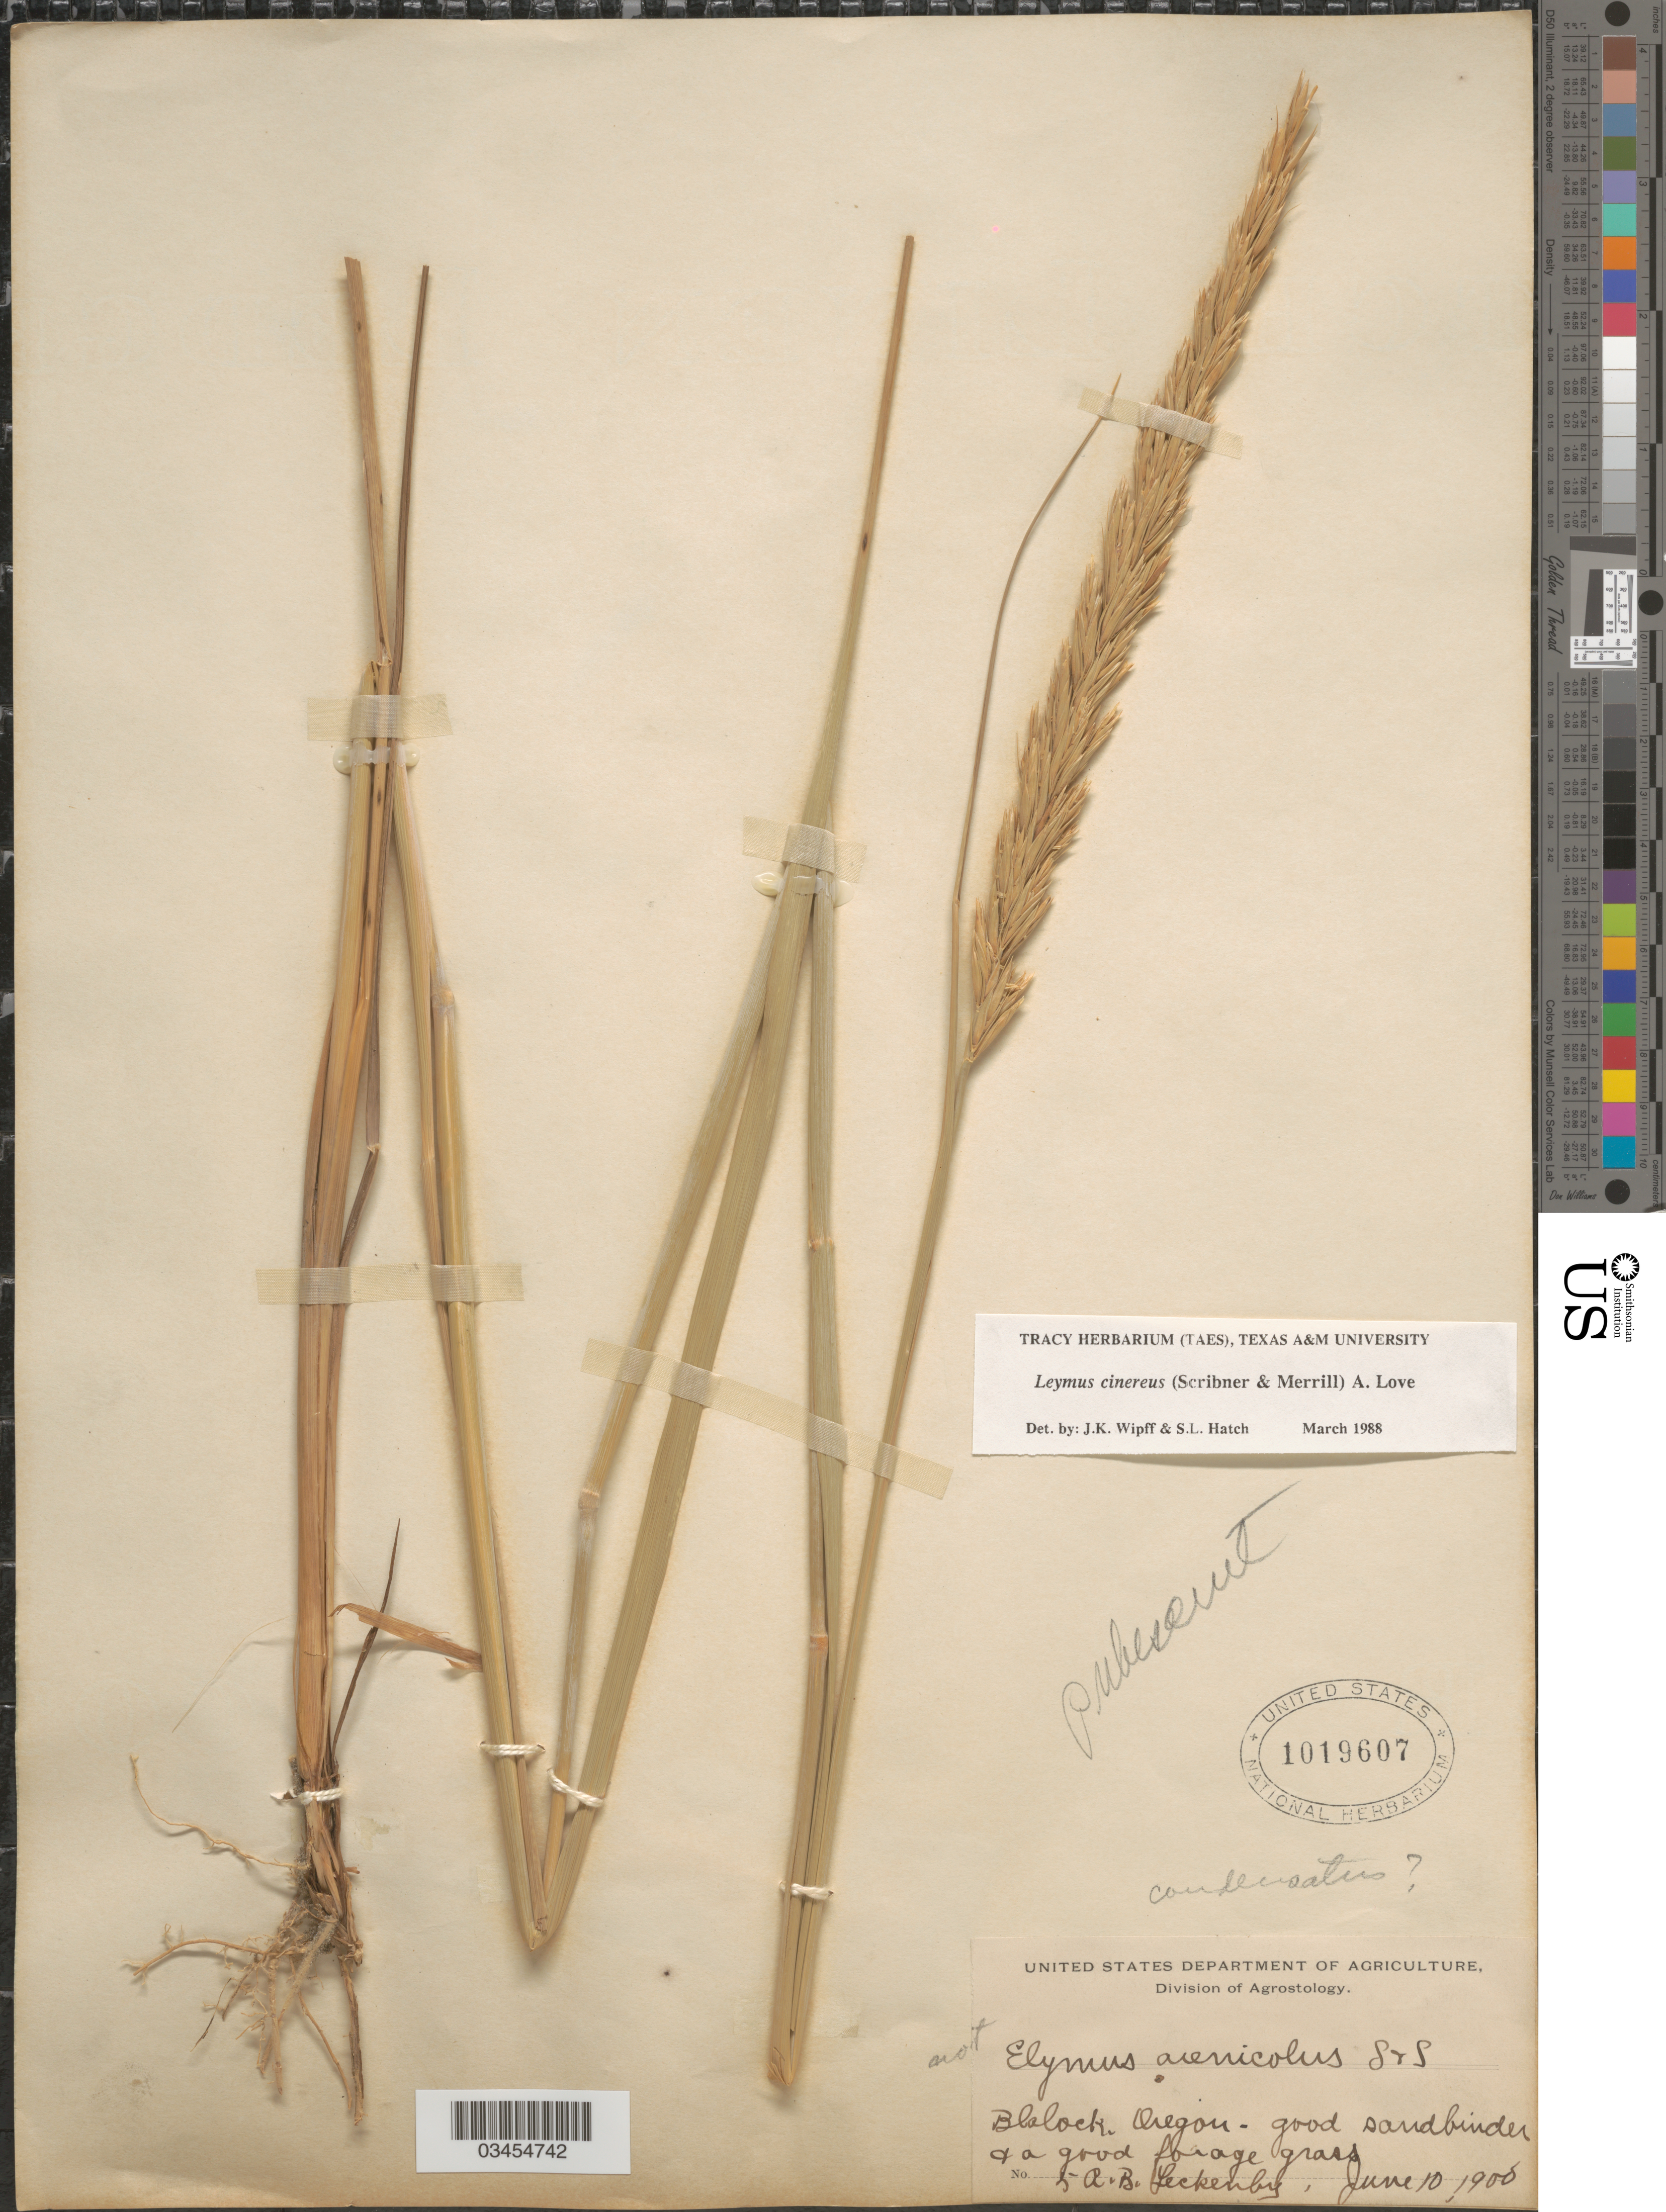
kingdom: Plantae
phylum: Tracheophyta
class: Liliopsida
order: Poales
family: Poaceae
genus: Leymus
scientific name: Leymus cinereus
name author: (Scribn. & Merr.) Á. Löve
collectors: A. Leckenby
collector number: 5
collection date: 1900-06-10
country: United States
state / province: Oregon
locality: Blalock.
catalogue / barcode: US 1019607